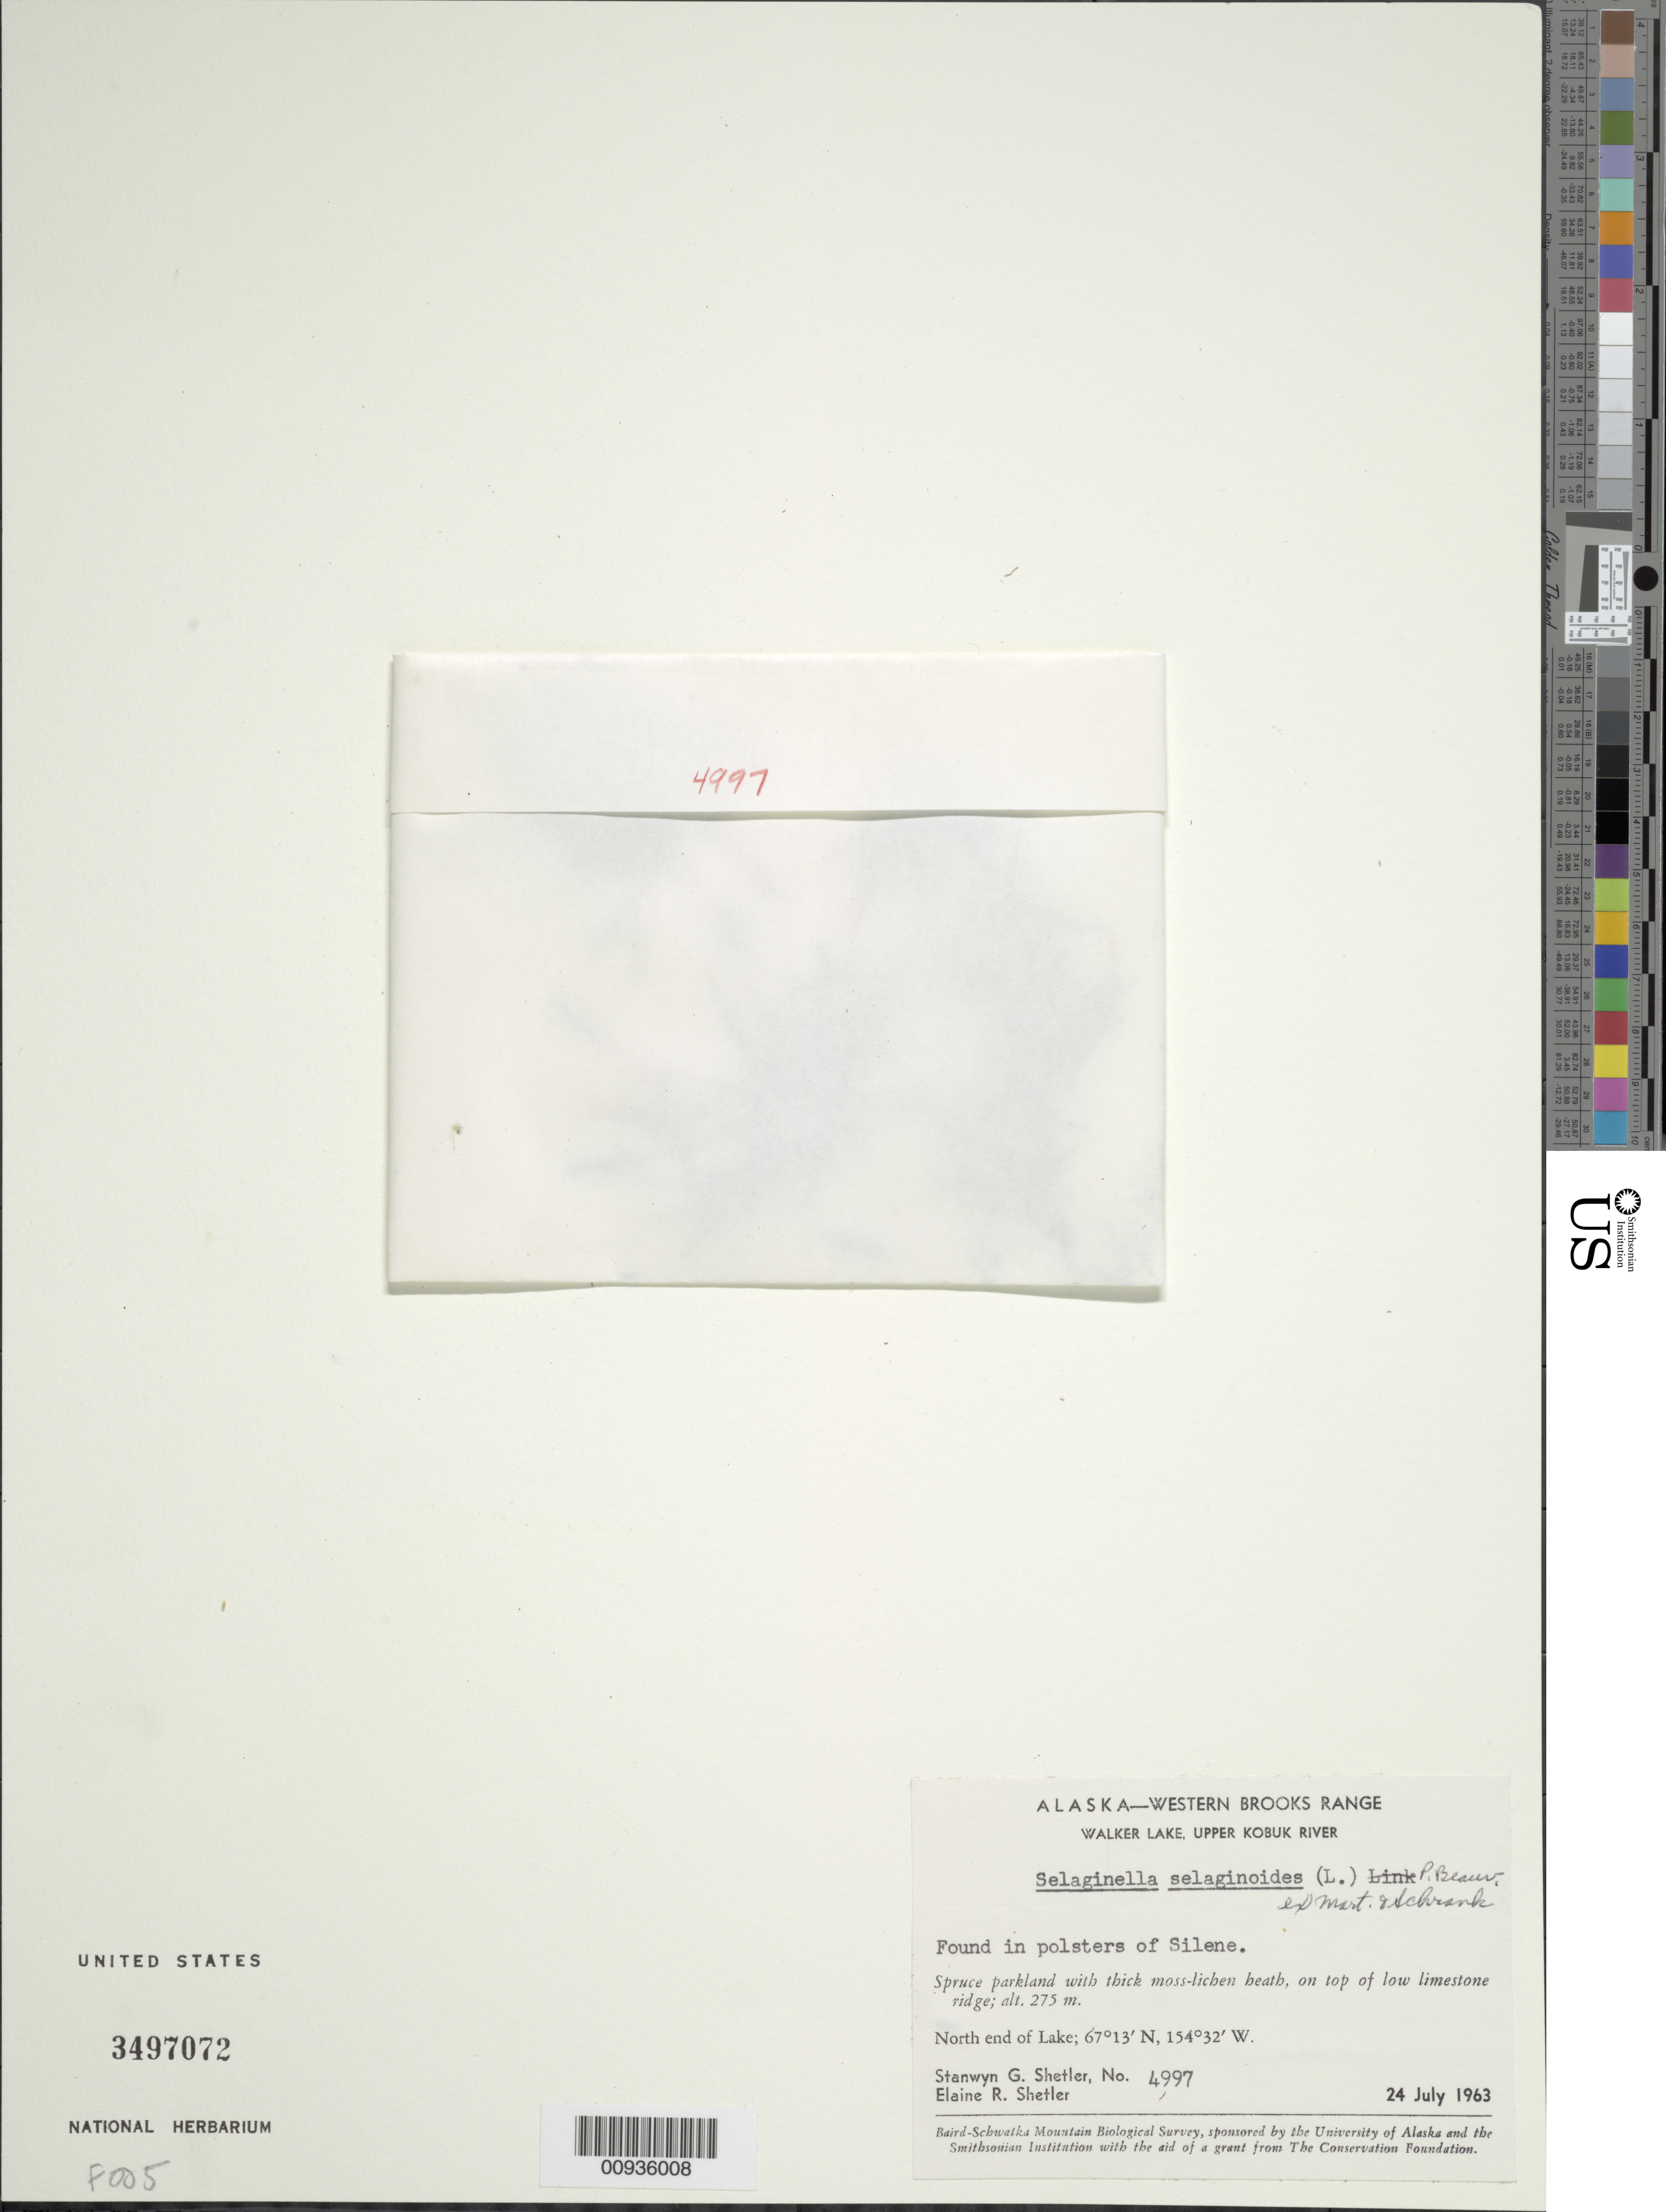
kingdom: Plantae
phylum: Tracheophyta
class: Lycopodiopsida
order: Selaginellales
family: Selaginellaceae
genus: Selaginella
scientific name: Selaginella selaginoides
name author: (L.) Link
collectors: S. Shetler & E. R. Shetler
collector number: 4997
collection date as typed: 24 Jul 1963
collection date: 1963-07-24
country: United States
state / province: Alaska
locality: North end of Walker Lake. Western Brooks Range, Upper Kobuk River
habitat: Spruce parkland with thick moss-lichen heath, on top of low limestone ridge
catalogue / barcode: US 3497072